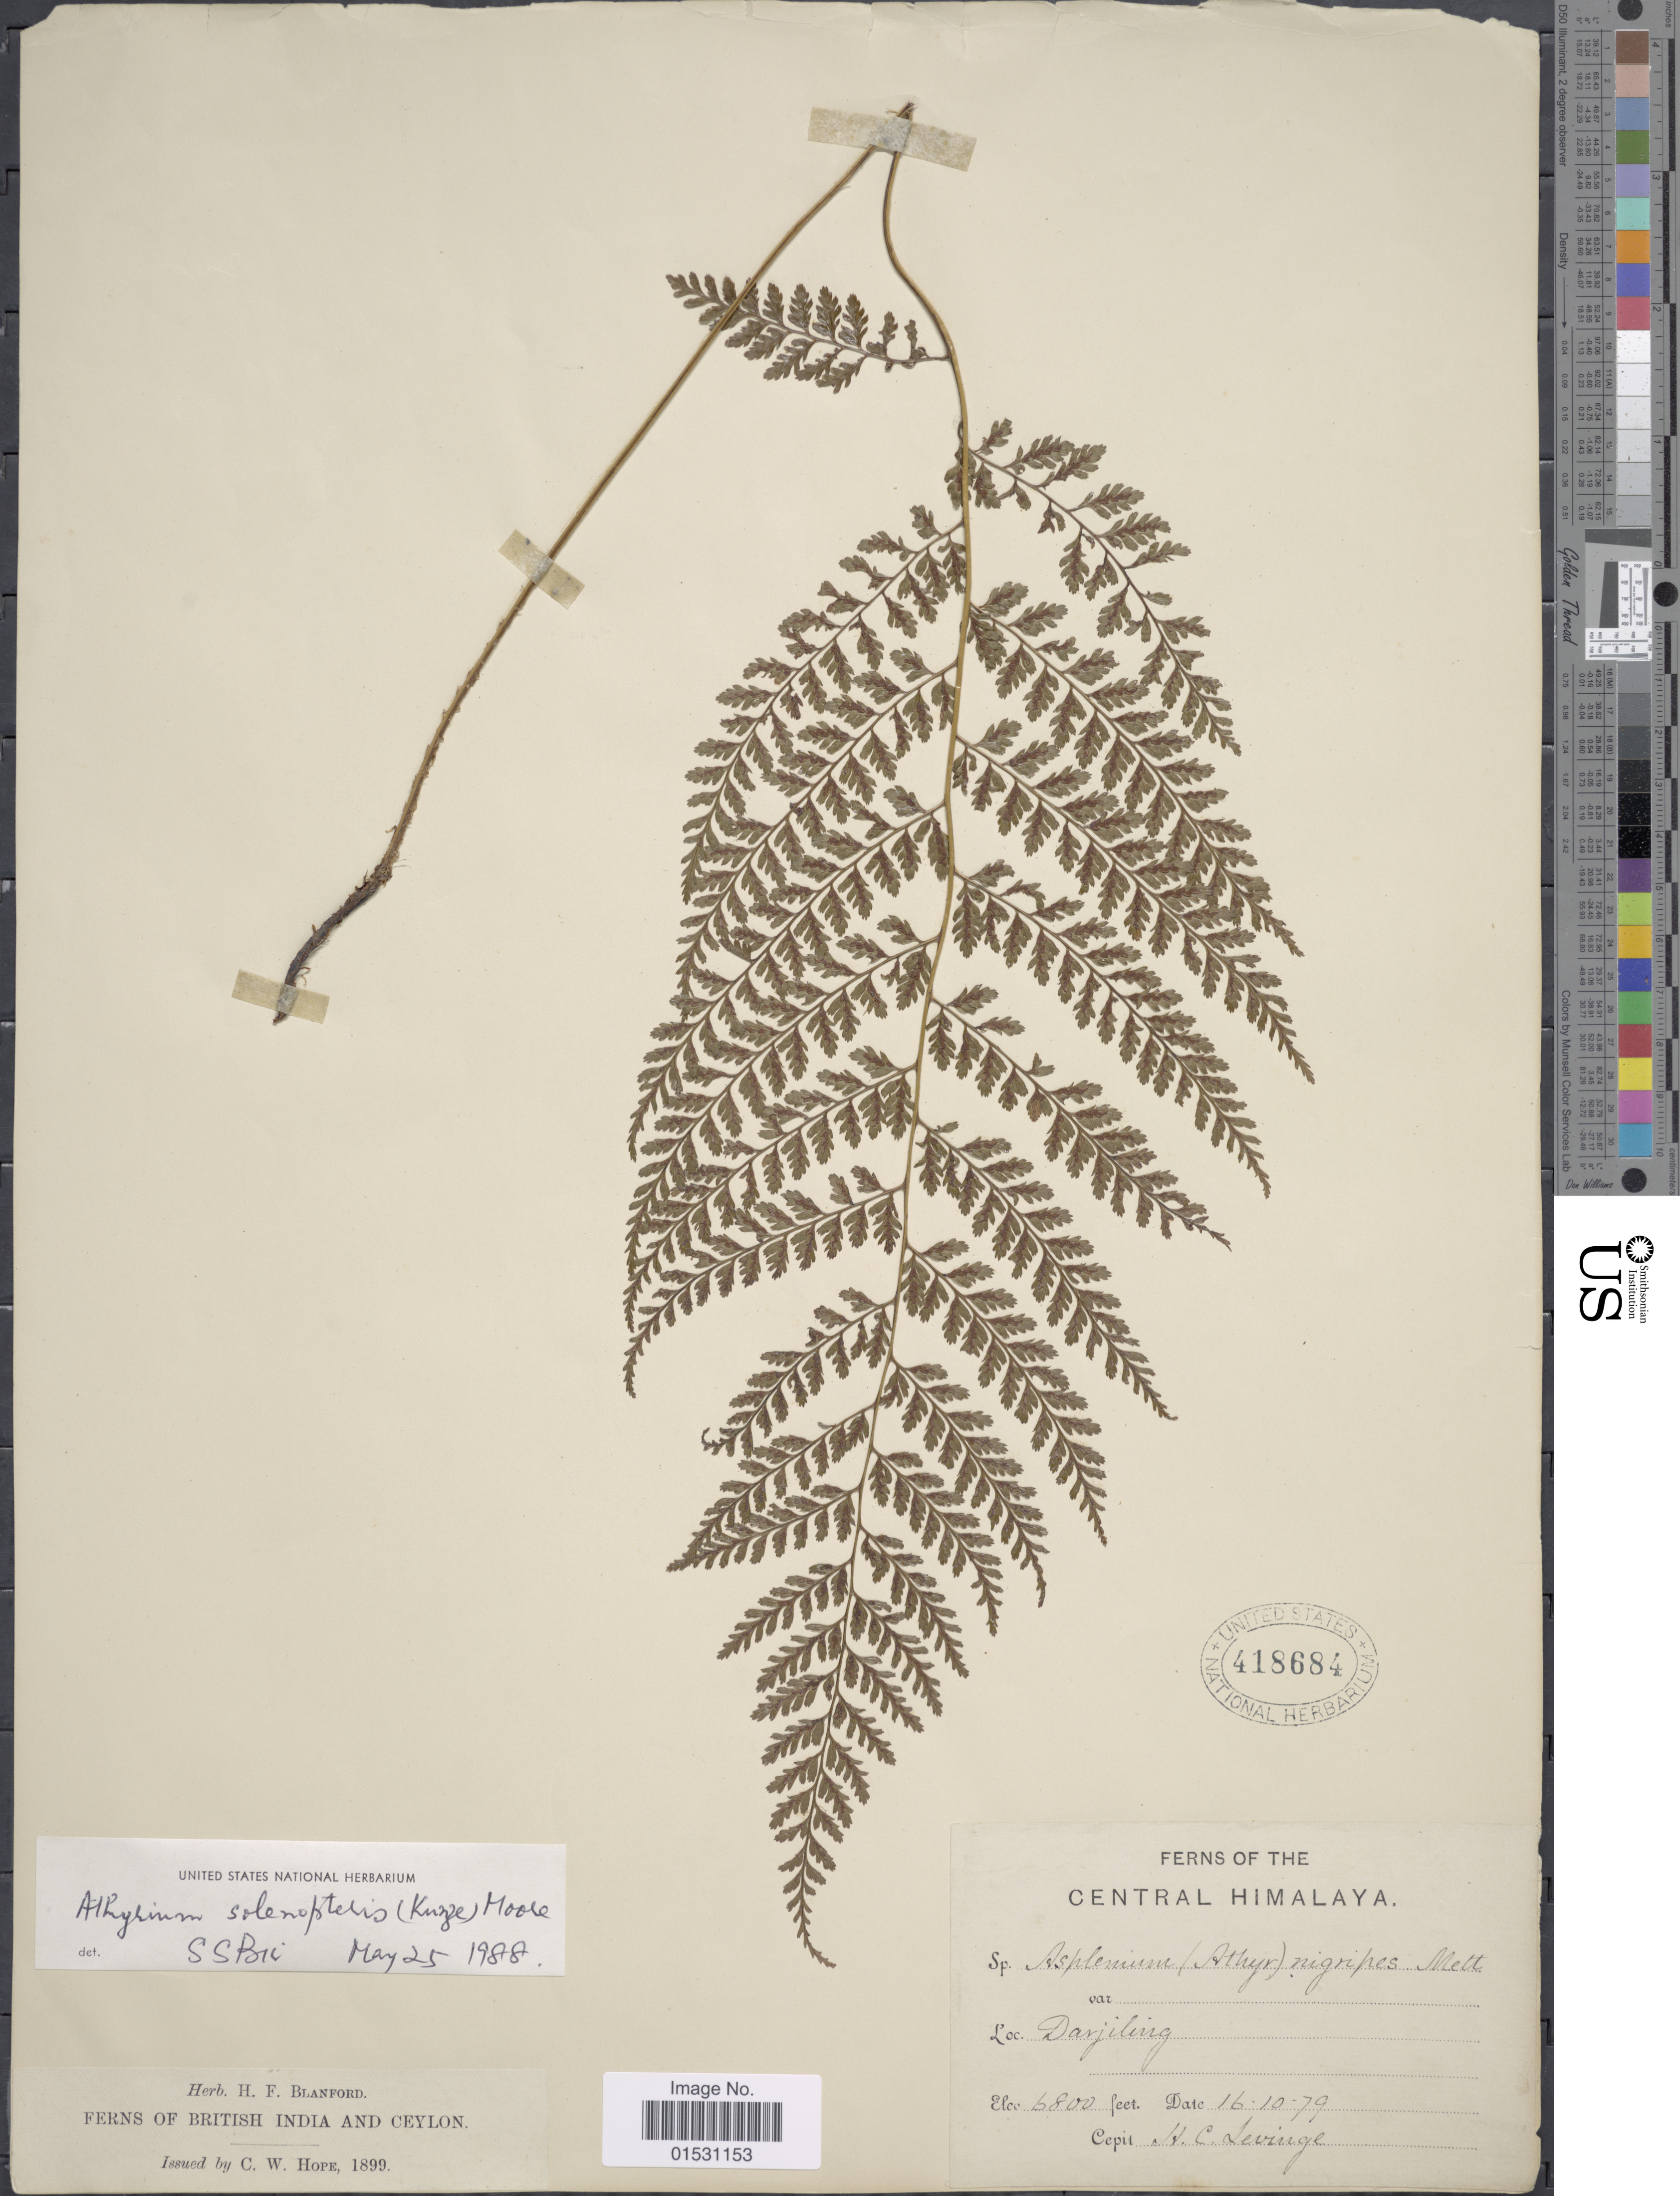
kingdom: Plantae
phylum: Tracheophyta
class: Polypodiopsida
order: Polypodiales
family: Athyriaceae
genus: Athyrium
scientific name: Athyrium solenopteris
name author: (Kunze) T. Moore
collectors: H. Levinge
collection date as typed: Transcribed d/m/y: 16/10/79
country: India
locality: Central Himalaya. British India and Ceylon. Darjiling.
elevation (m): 2073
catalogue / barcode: US 418684